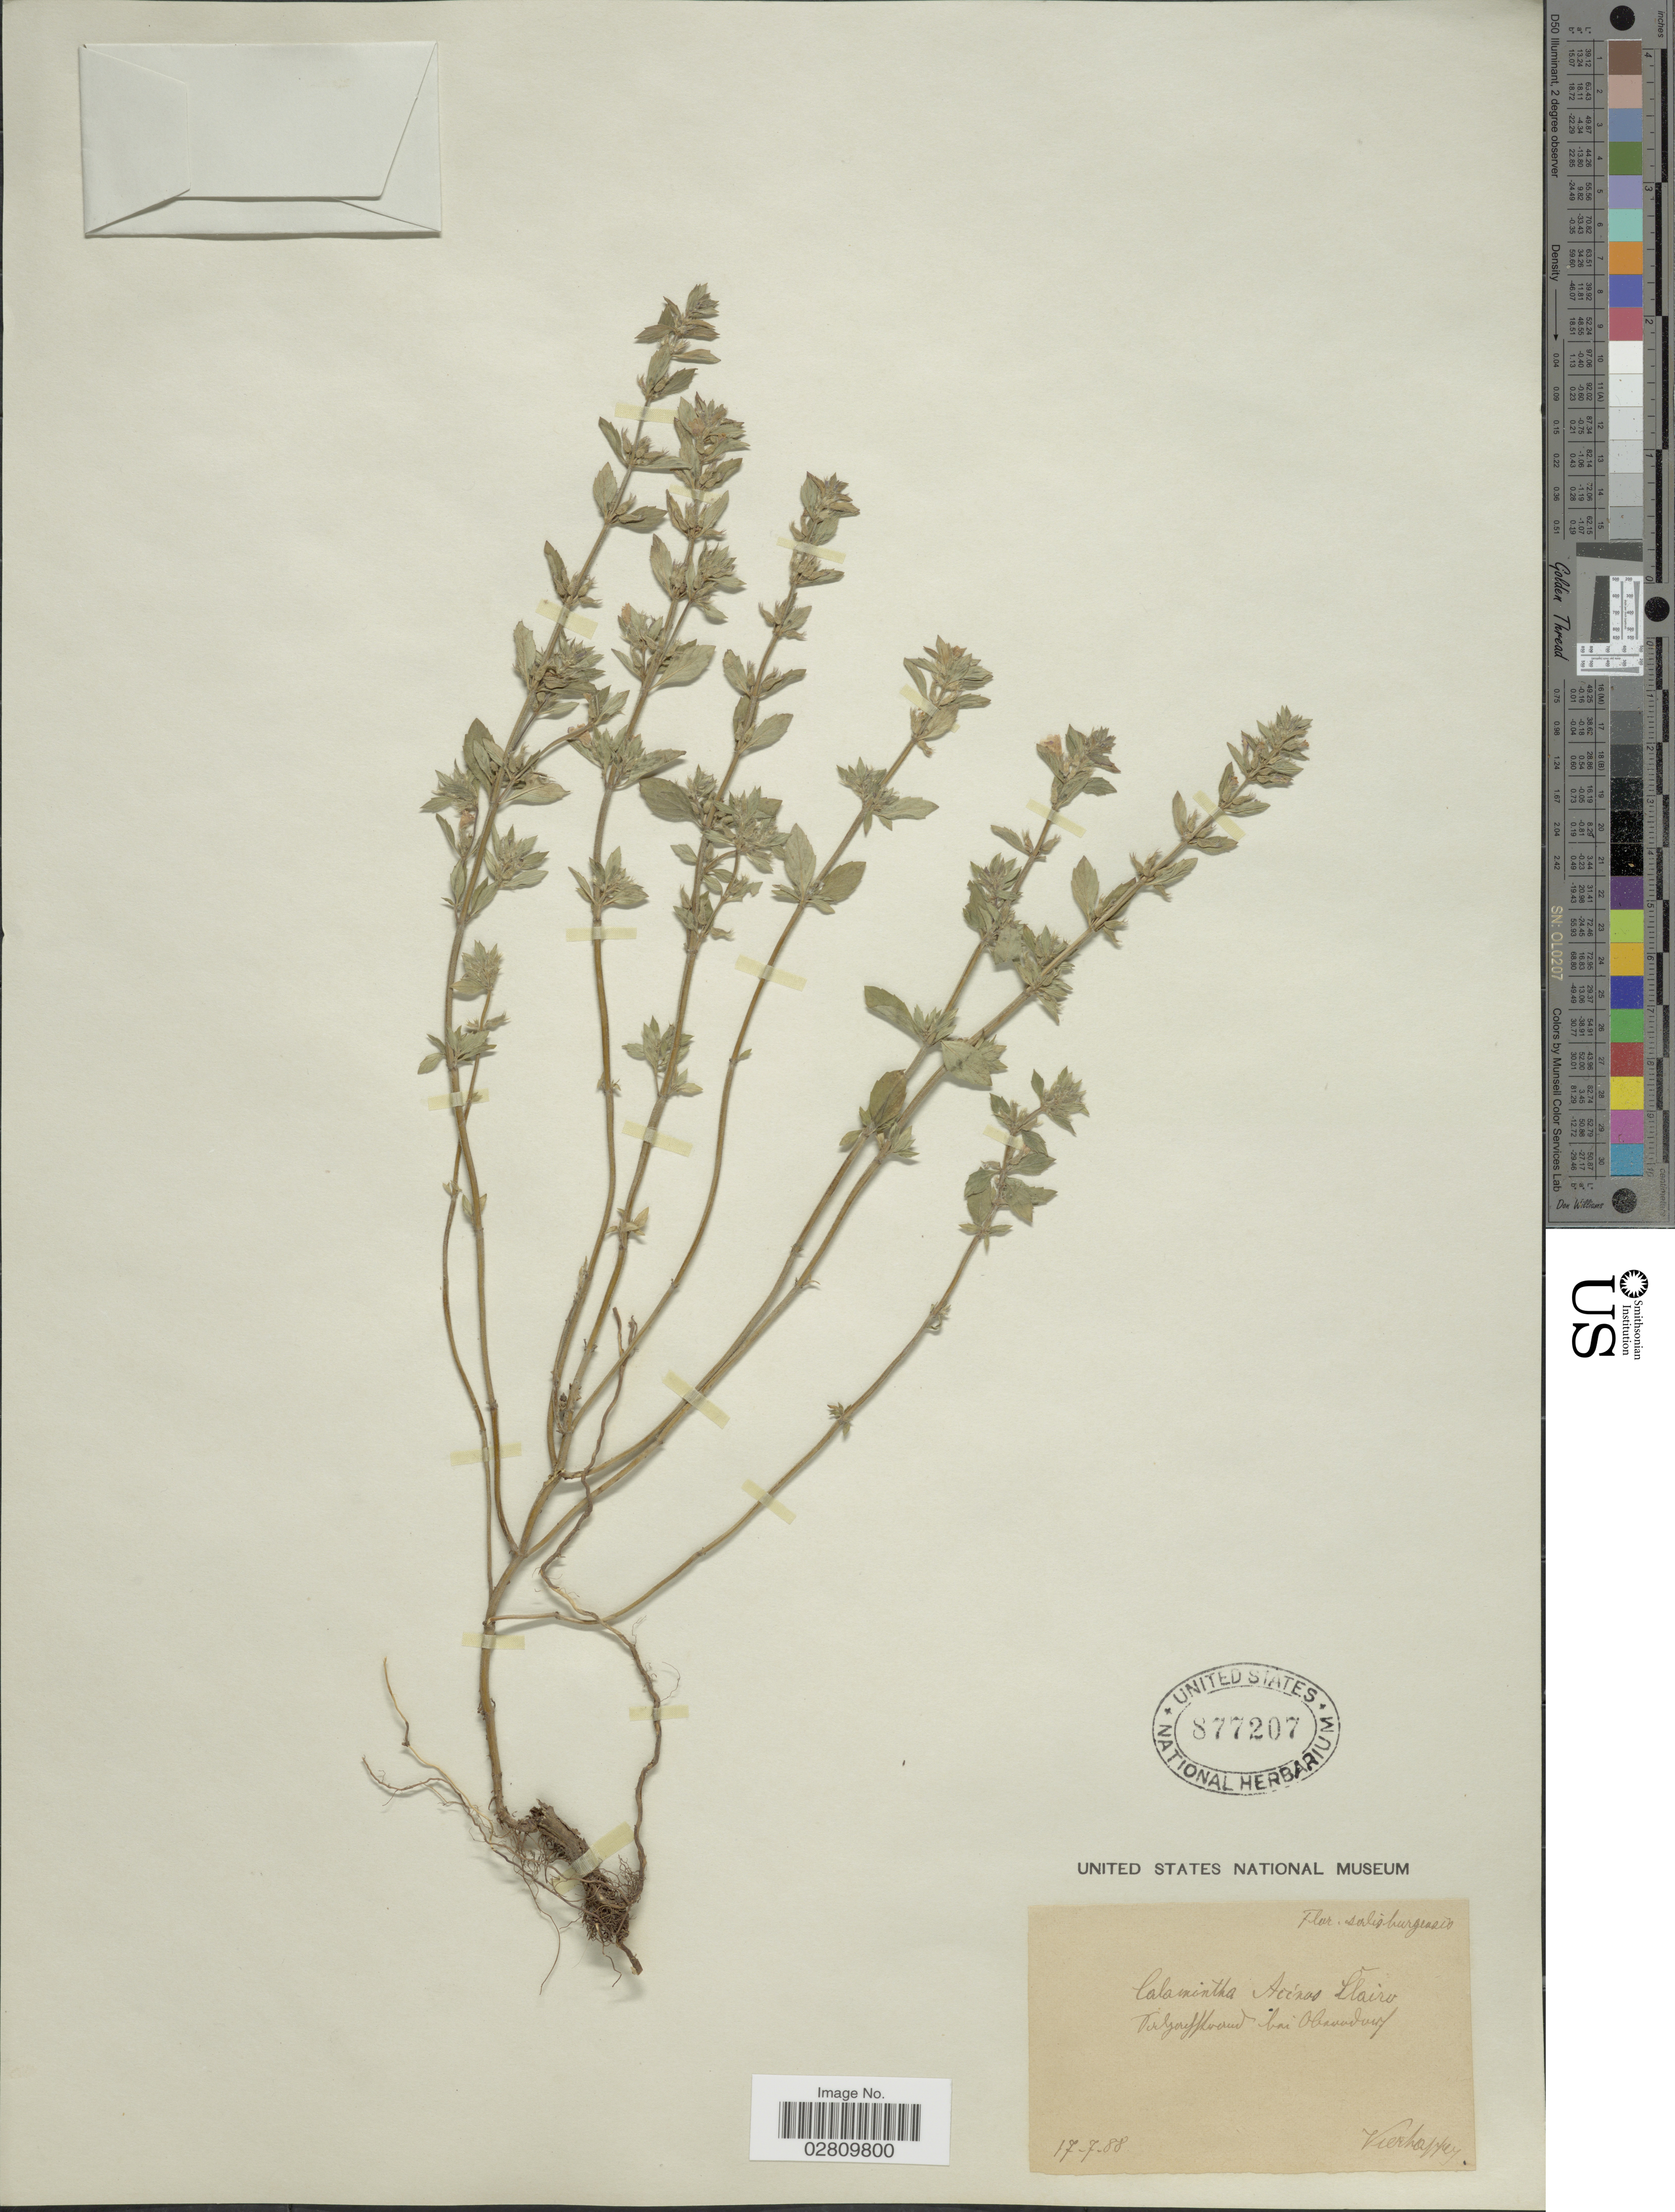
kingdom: Plantae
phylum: Tracheophyta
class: Magnoliopsida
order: Lamiales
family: Lamiaceae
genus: Acinos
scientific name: Acinos acinos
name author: (L.) Huth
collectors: F. Vierhapper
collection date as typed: Transcribed d/m/y: 17/7/88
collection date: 1888-07-17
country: Austria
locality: Salisburgensis, Salzachstrand bei Oberndorf.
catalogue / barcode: US 877207